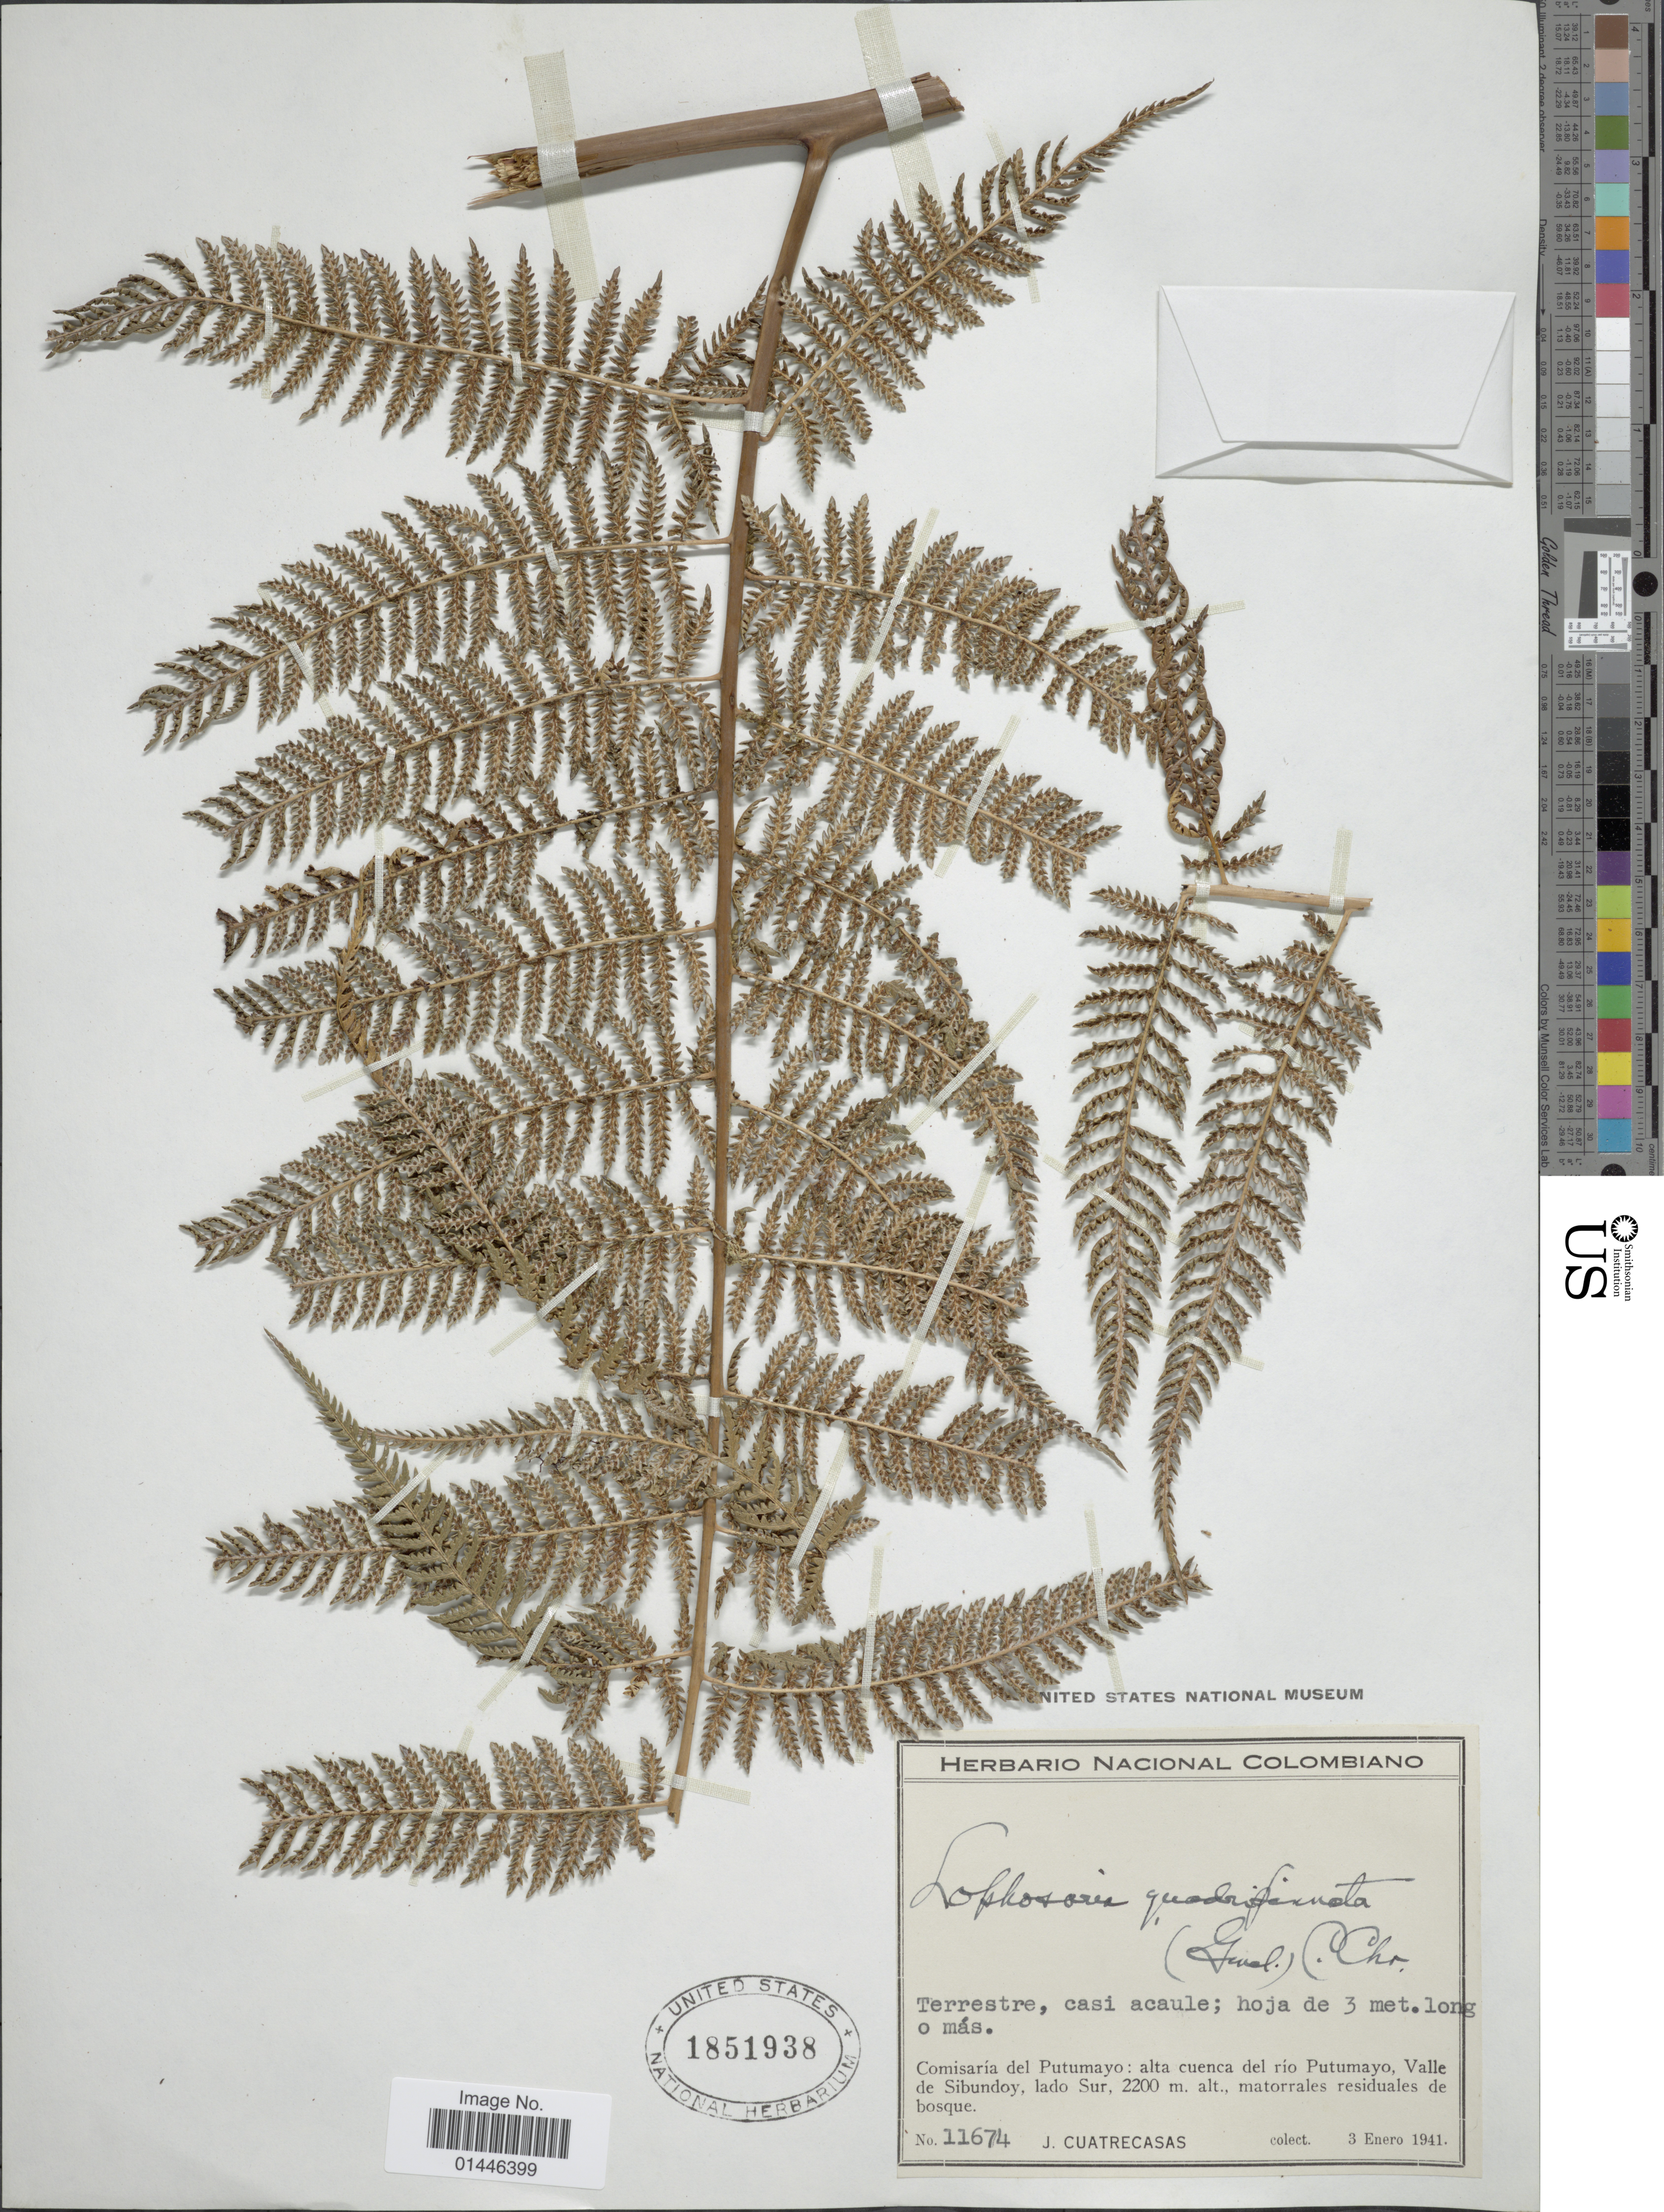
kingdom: Plantae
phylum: Tracheophyta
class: Polypodiopsida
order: Cyatheales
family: Dicksoniaceae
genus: Lophosoria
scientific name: Lophosoria quadripinnata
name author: (J.F. Gmel.) C. Chr.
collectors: J. Cuatrecasas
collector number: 11674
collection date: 1941-01-03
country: Colombia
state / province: Putumayo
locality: Alta cuenca del río Putumayo, Valle de Sibundoy, lado Sur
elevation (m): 2200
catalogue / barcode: US 1851938